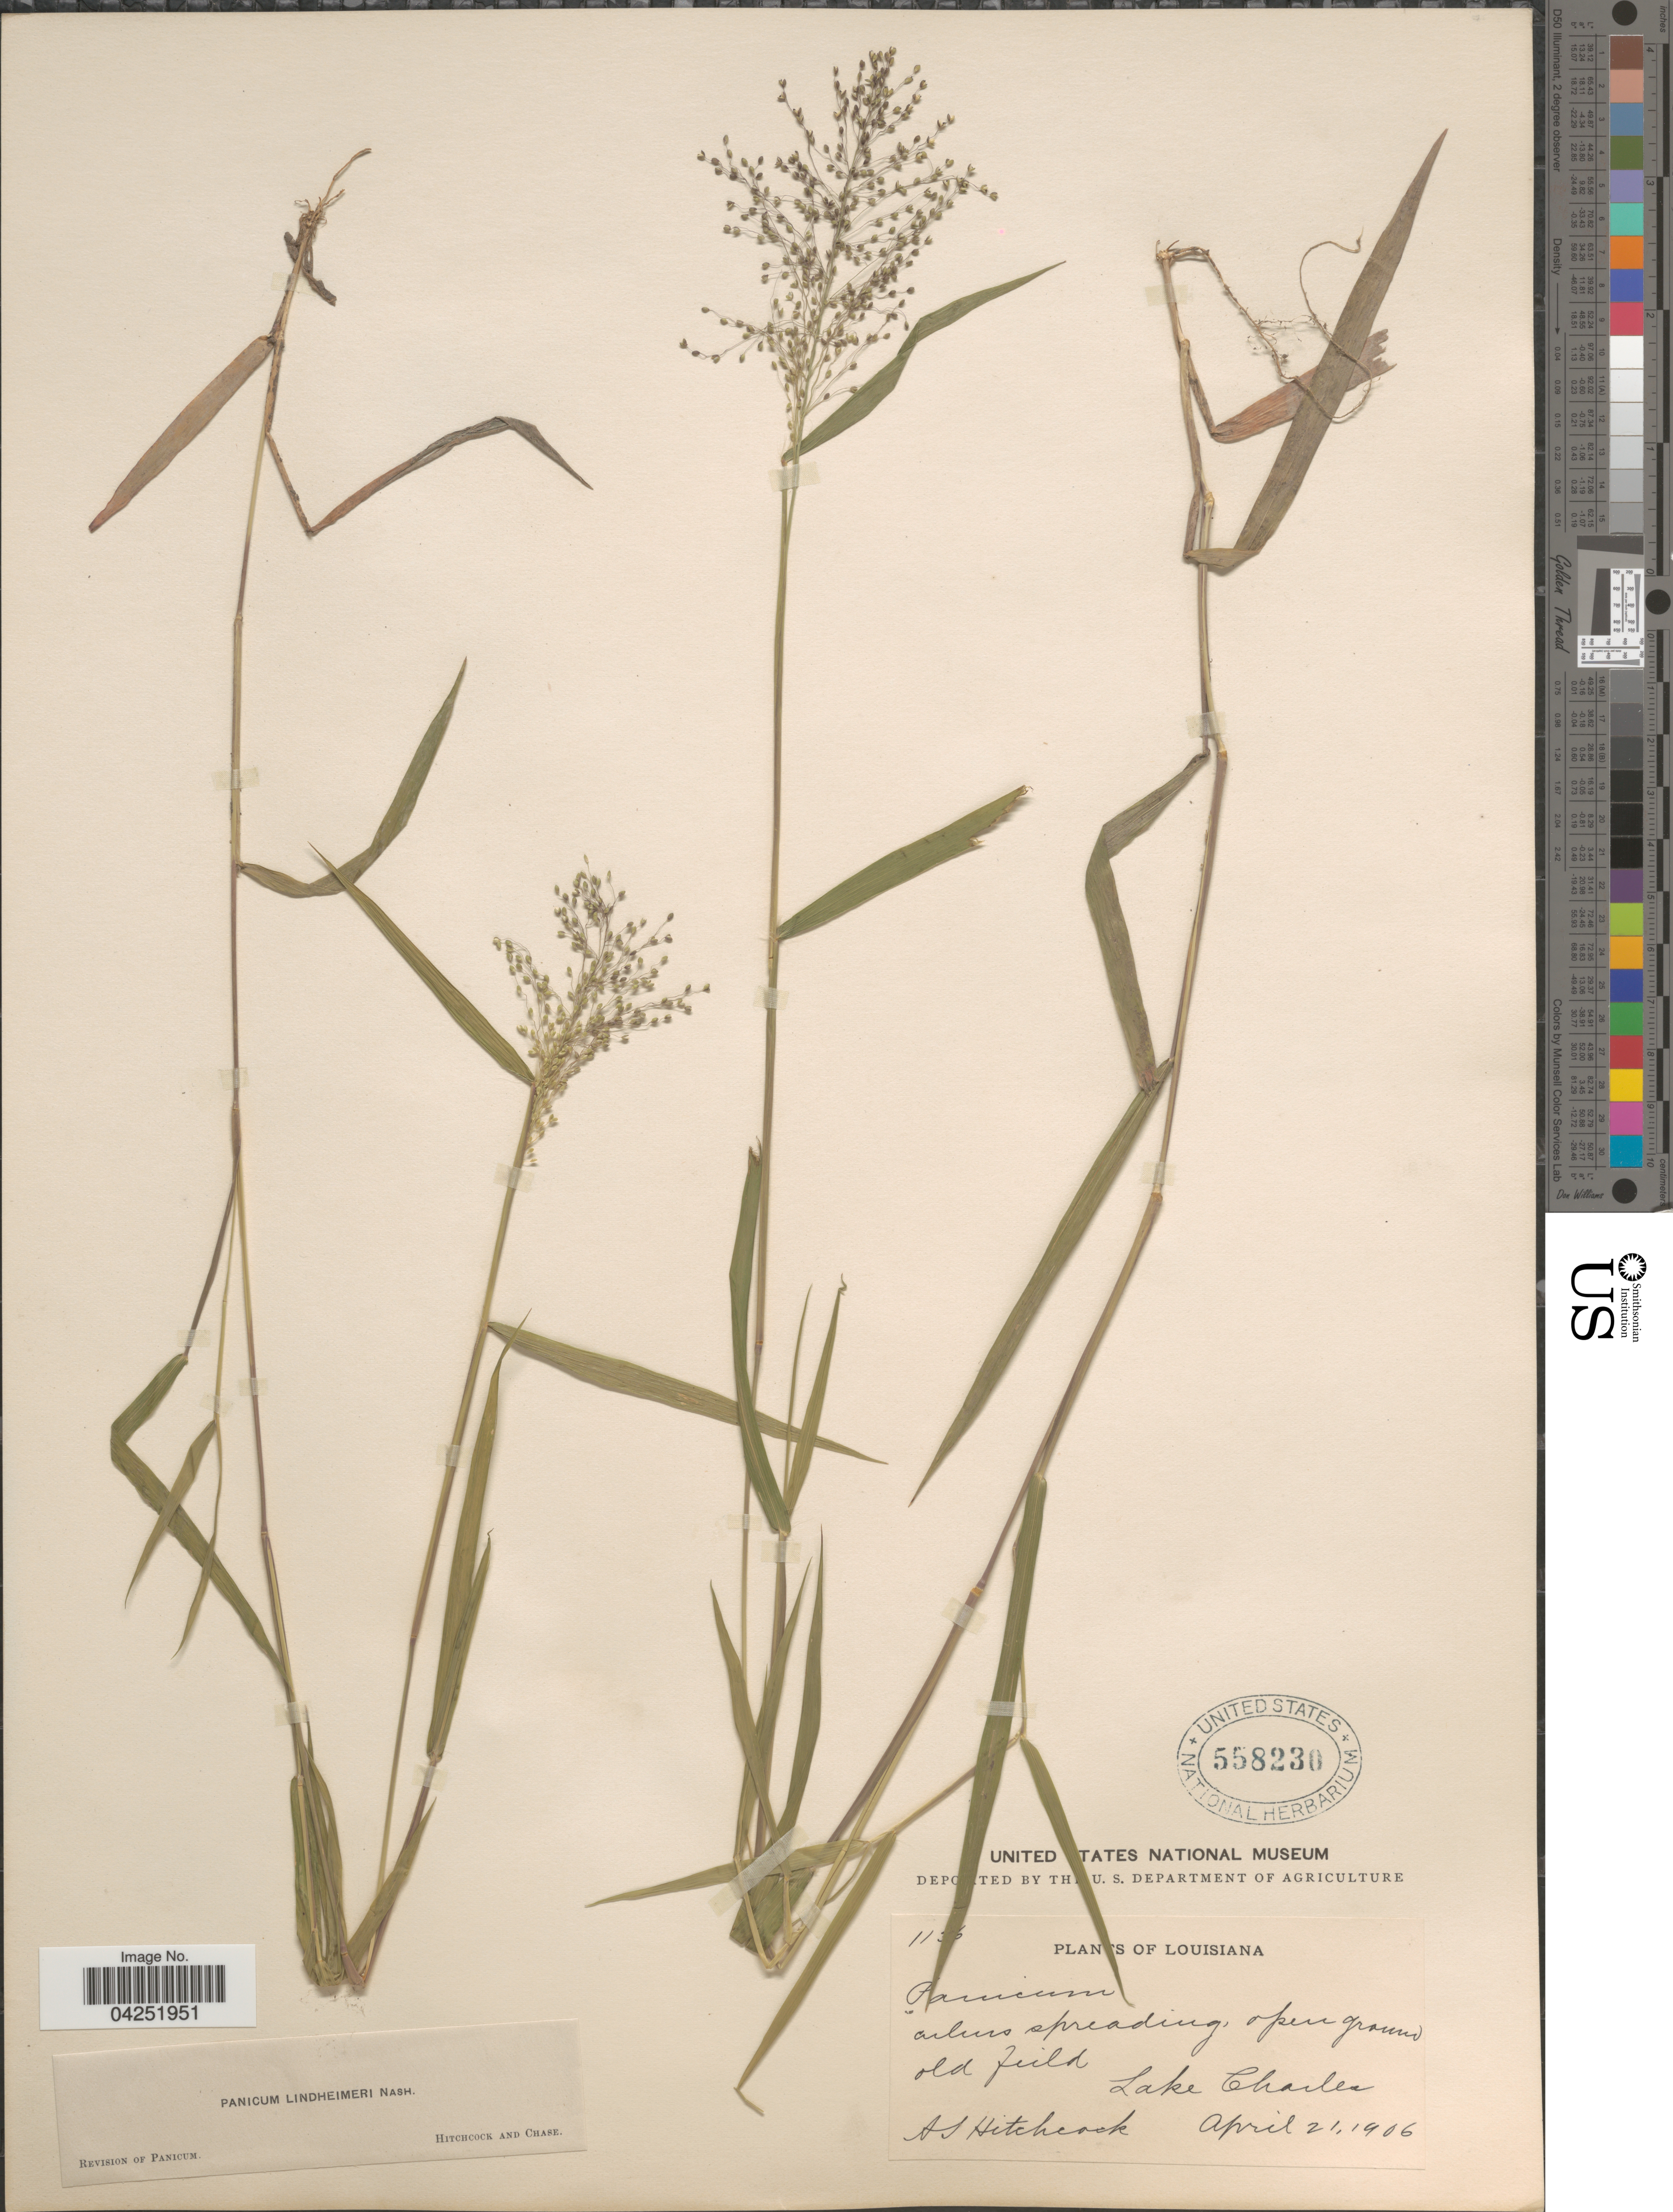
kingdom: Plantae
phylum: Tracheophyta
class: Liliopsida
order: Poales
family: Poaceae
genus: Dichanthelium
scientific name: Dichanthelium acuminatum var. lindheimeri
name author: (Nash) Gould & C.A. Clark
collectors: A. S. Hitchcock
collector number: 11!6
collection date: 1906-04-21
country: United States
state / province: Louisiana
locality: Open ground old field Lake Charles.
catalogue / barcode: US 558230